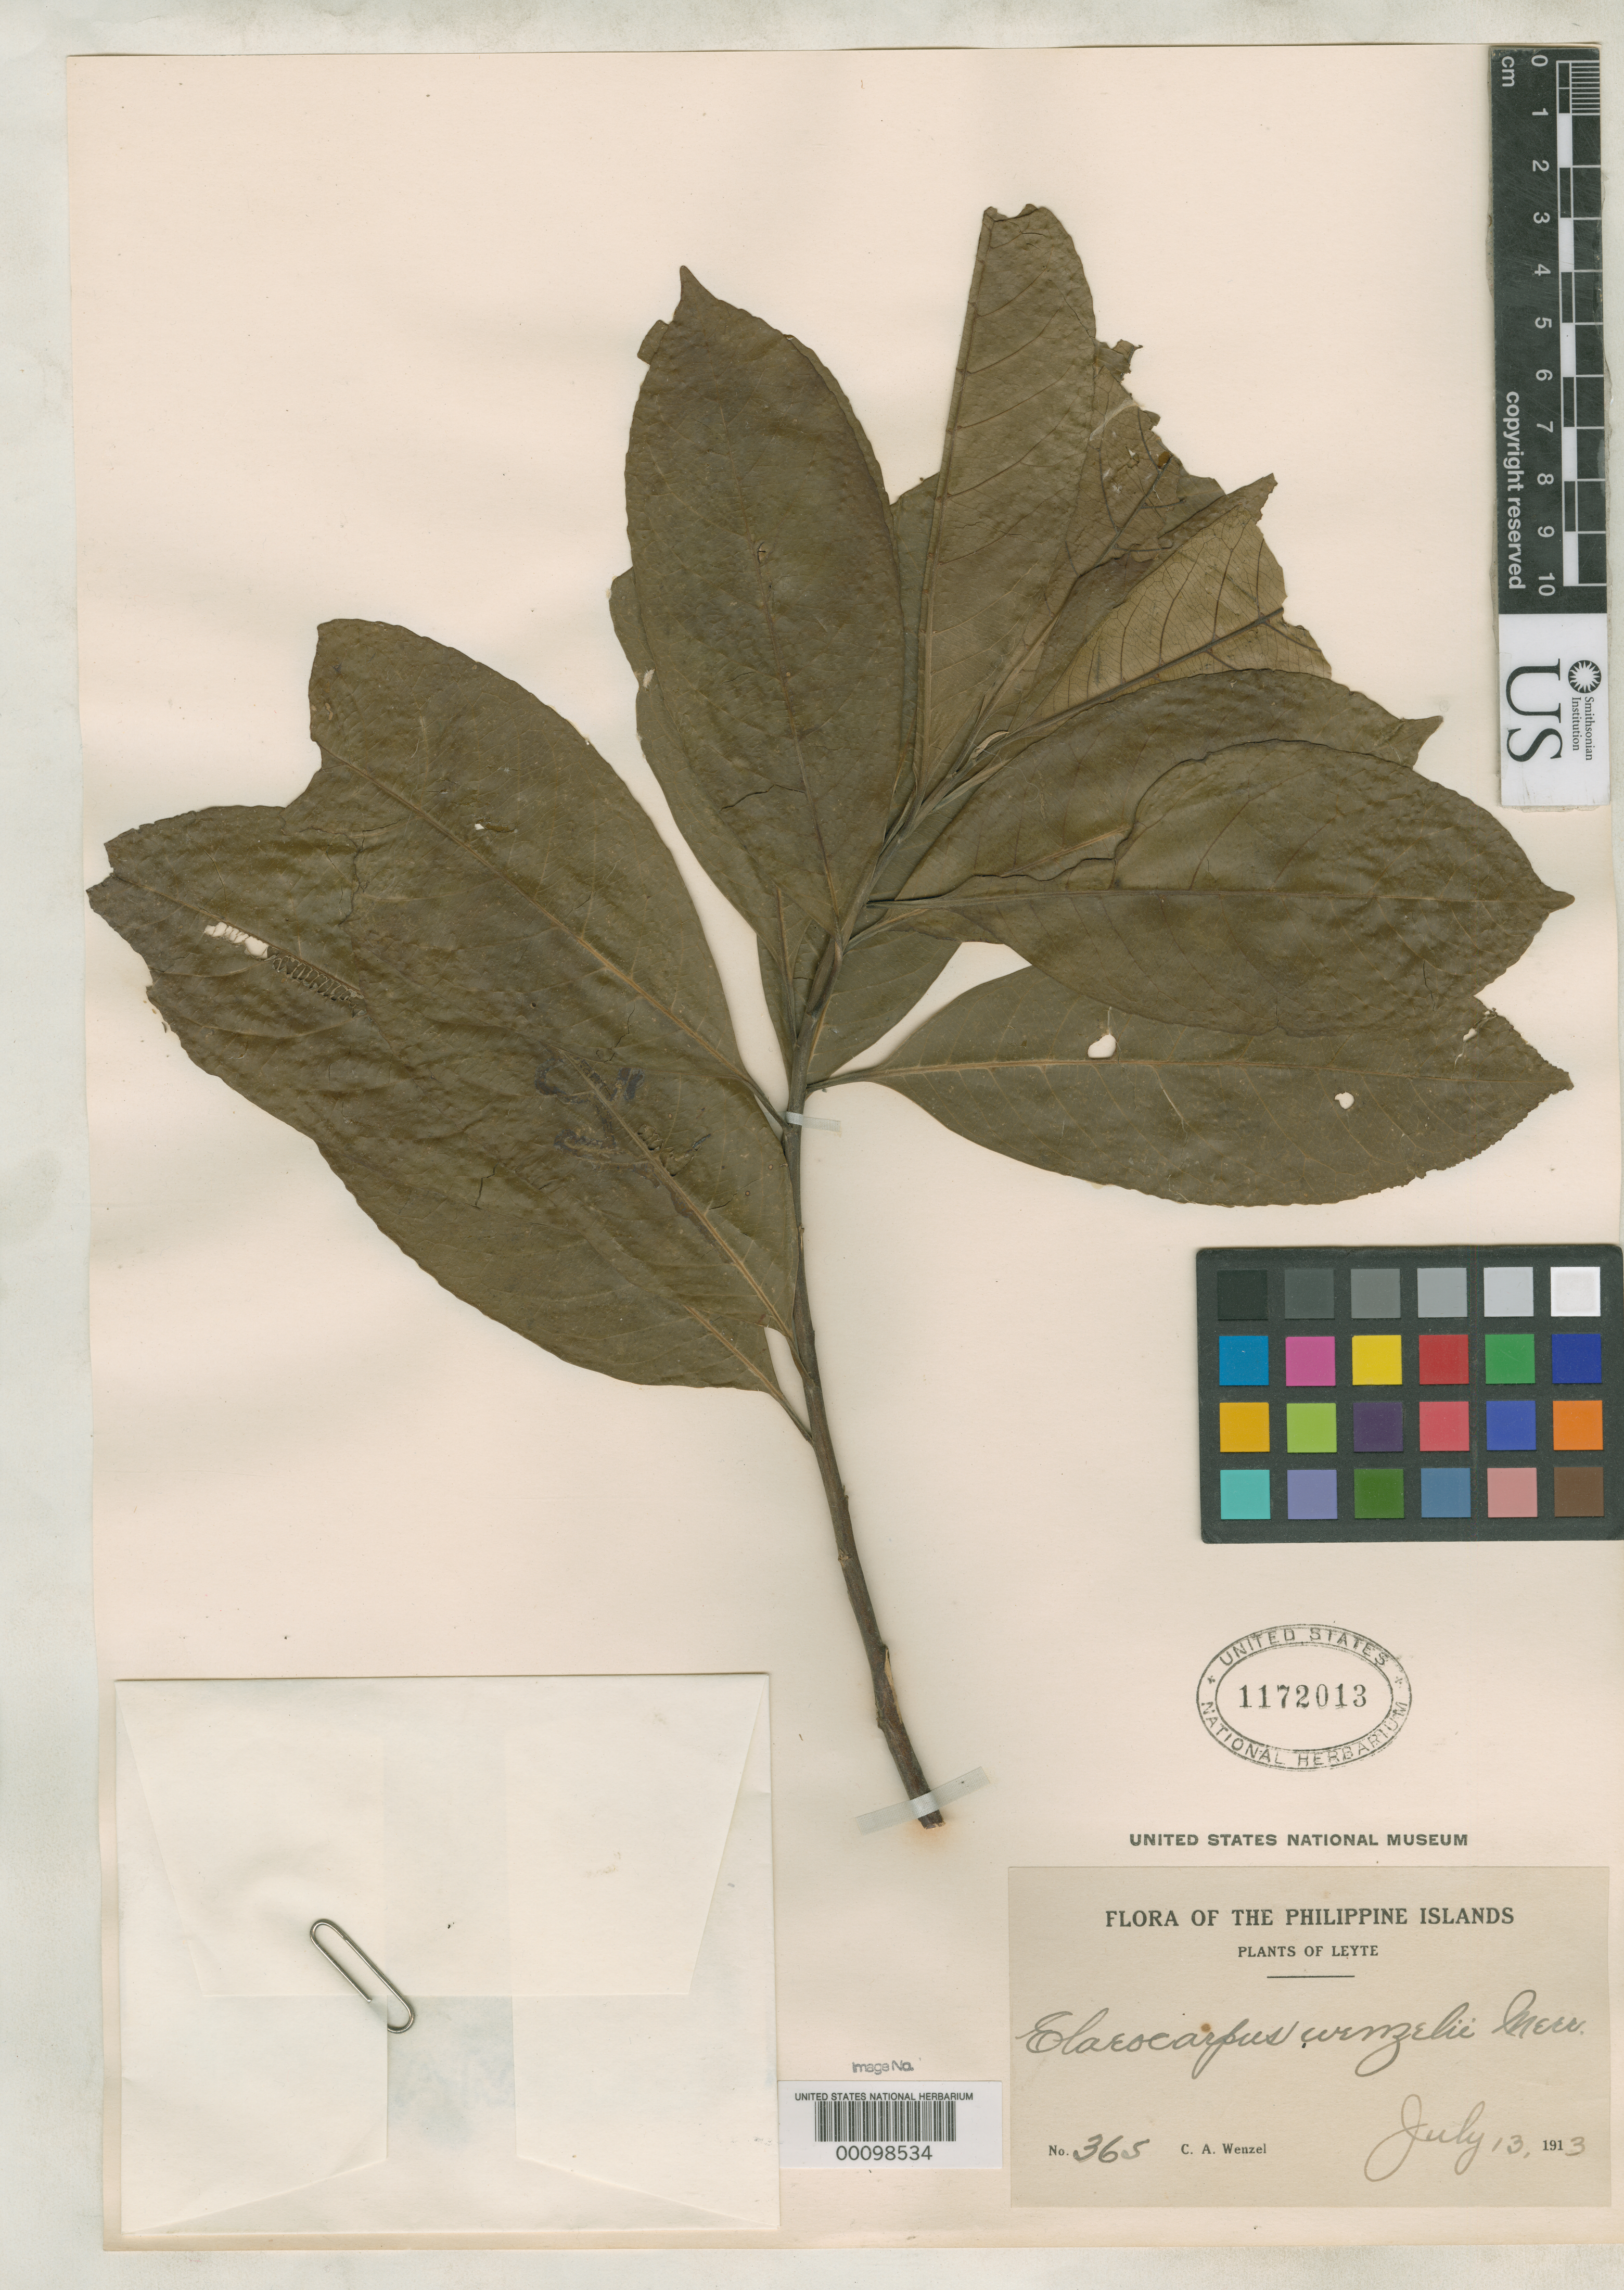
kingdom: Plantae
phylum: Tracheophyta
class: Magnoliopsida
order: Oxalidales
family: Elaeocarpaceae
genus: Elaeocarpus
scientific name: Elaeocarpus wenzelii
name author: Merr.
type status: Isotype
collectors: C. Wenzel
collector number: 365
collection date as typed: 13 Jul 1913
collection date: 1913-07-13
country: Philippines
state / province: Eastern Visayas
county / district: Leyte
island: Leyte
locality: Dagami.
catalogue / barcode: US 1172013